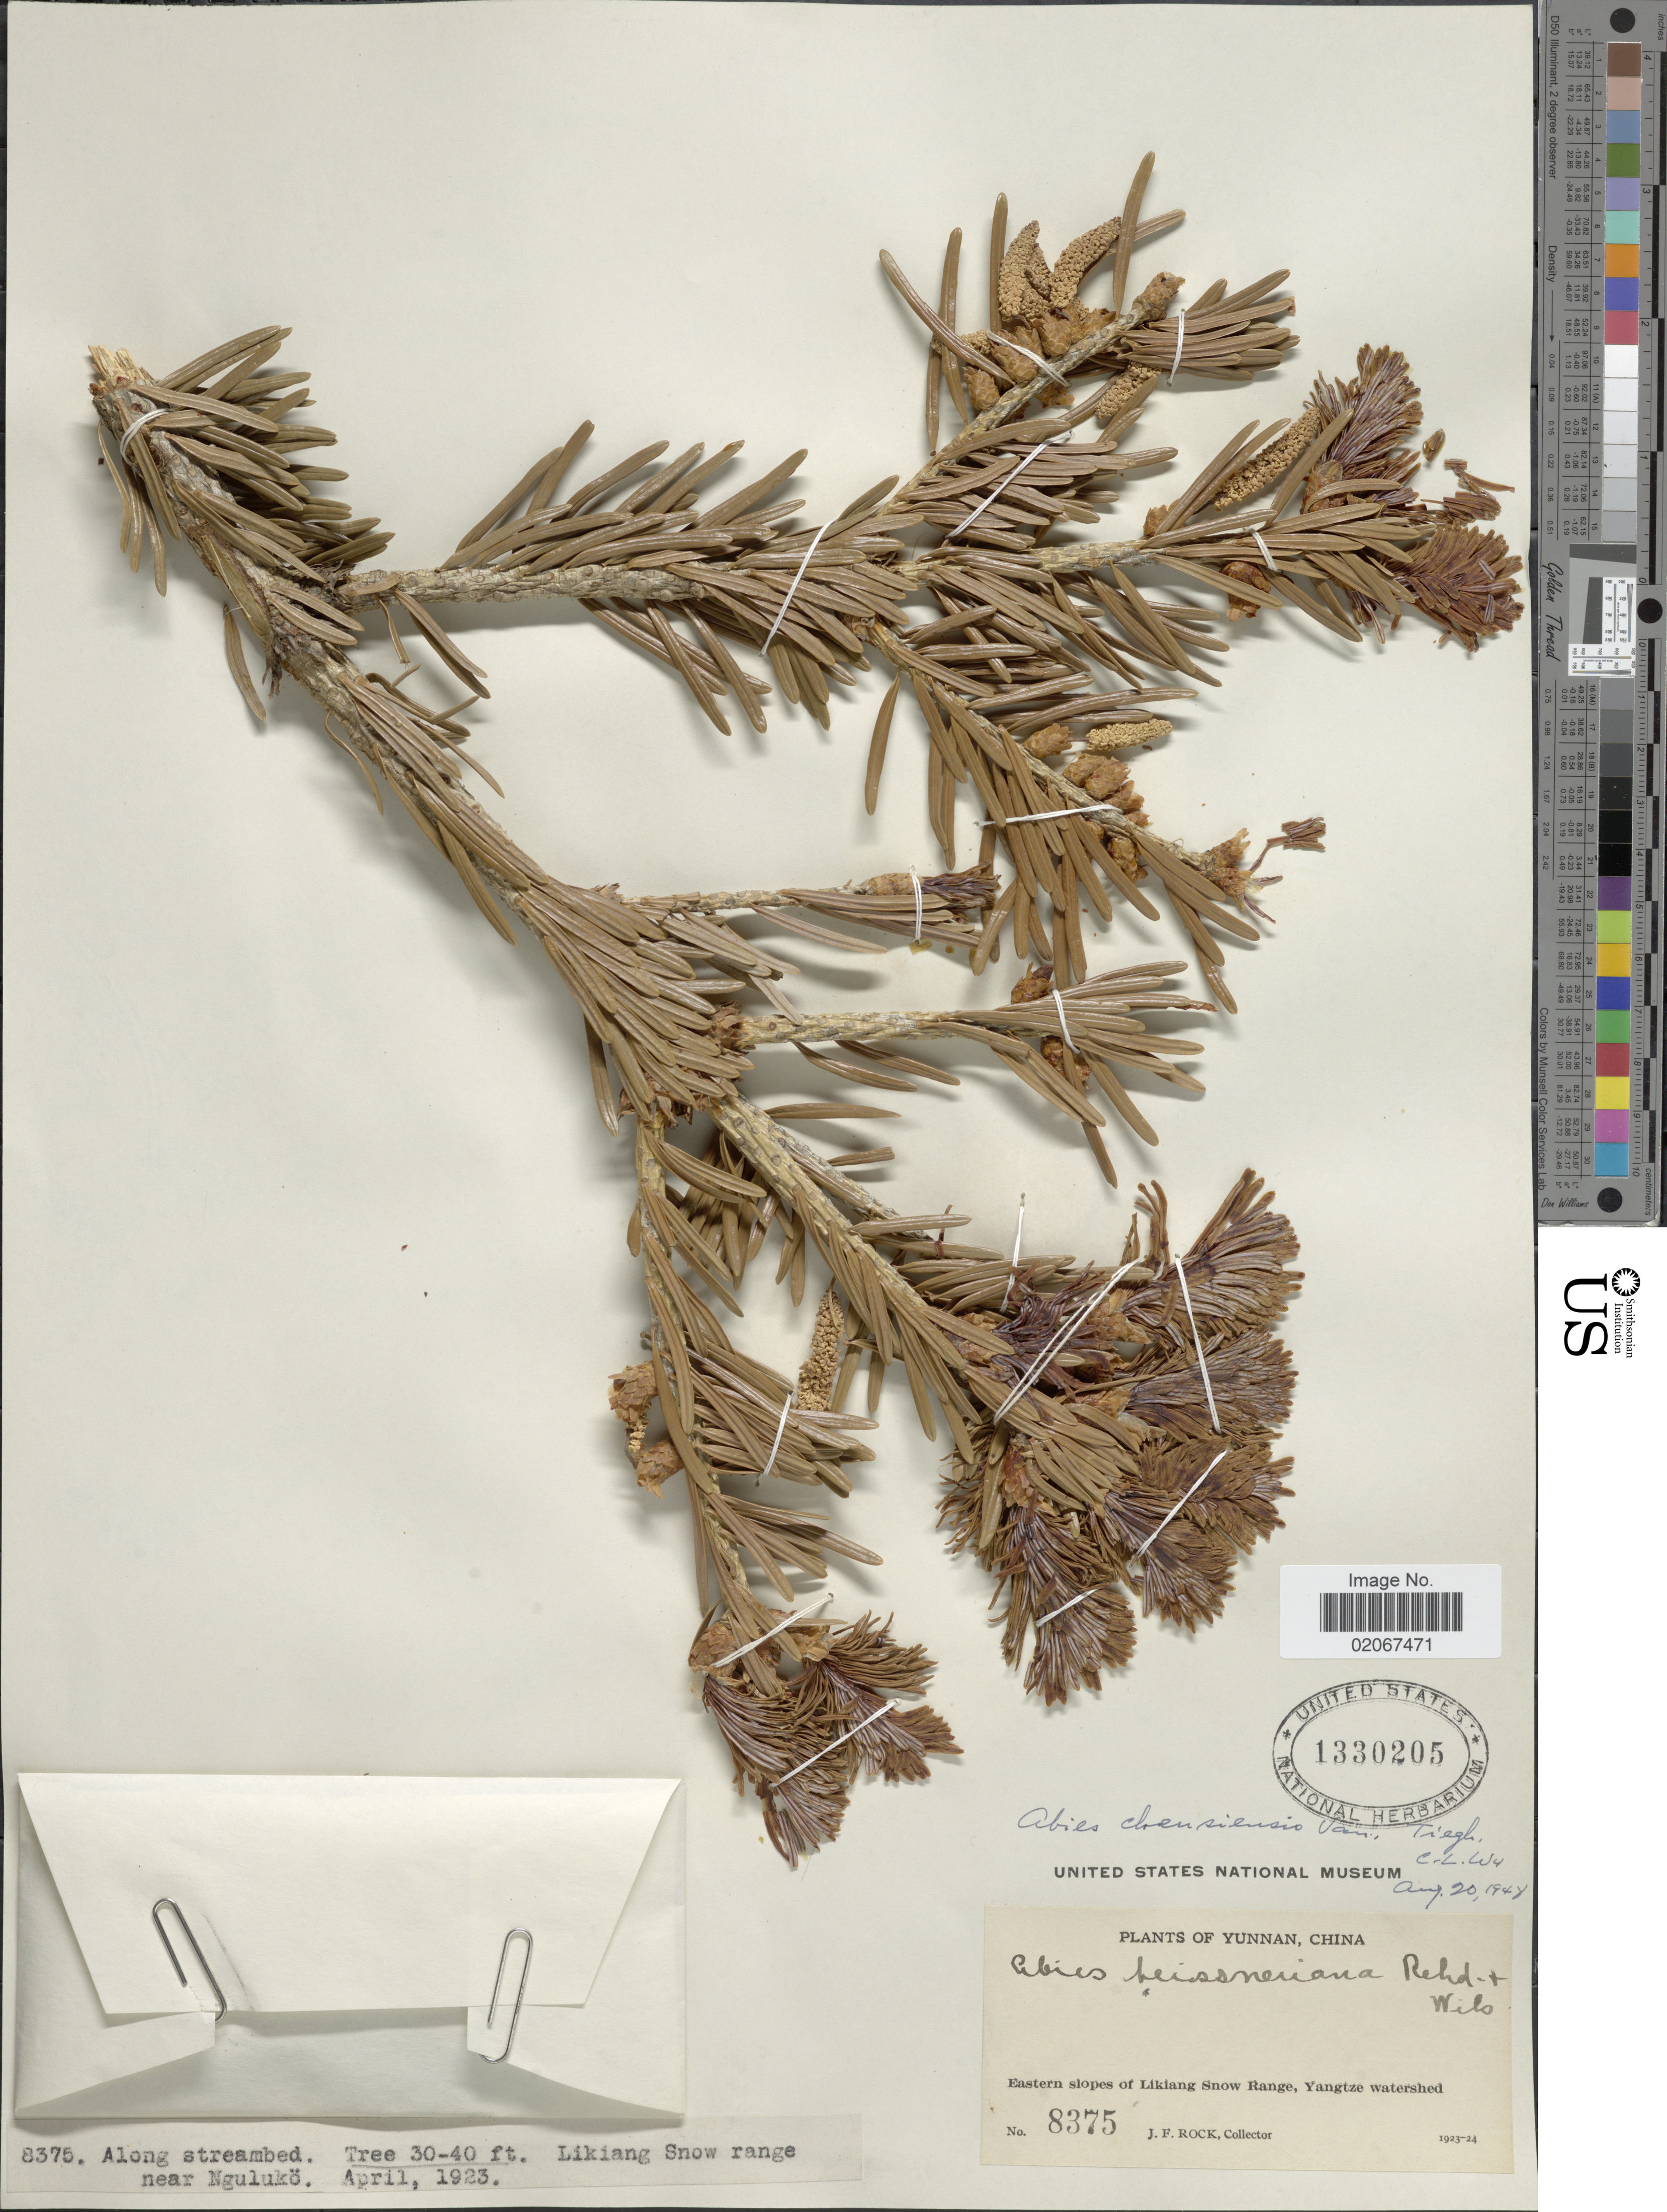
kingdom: Plantae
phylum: Tracheophyta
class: Pinopsida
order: Pinales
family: Pinaceae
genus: Abies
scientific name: Abies chensiensis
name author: Tiegh.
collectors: J. Rock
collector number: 8375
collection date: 1923/1924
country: China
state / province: Yunnan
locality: Yunnan, China. Eastern slopes of Likiang Snow Range, Yangtze watershed.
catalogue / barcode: US 1330205